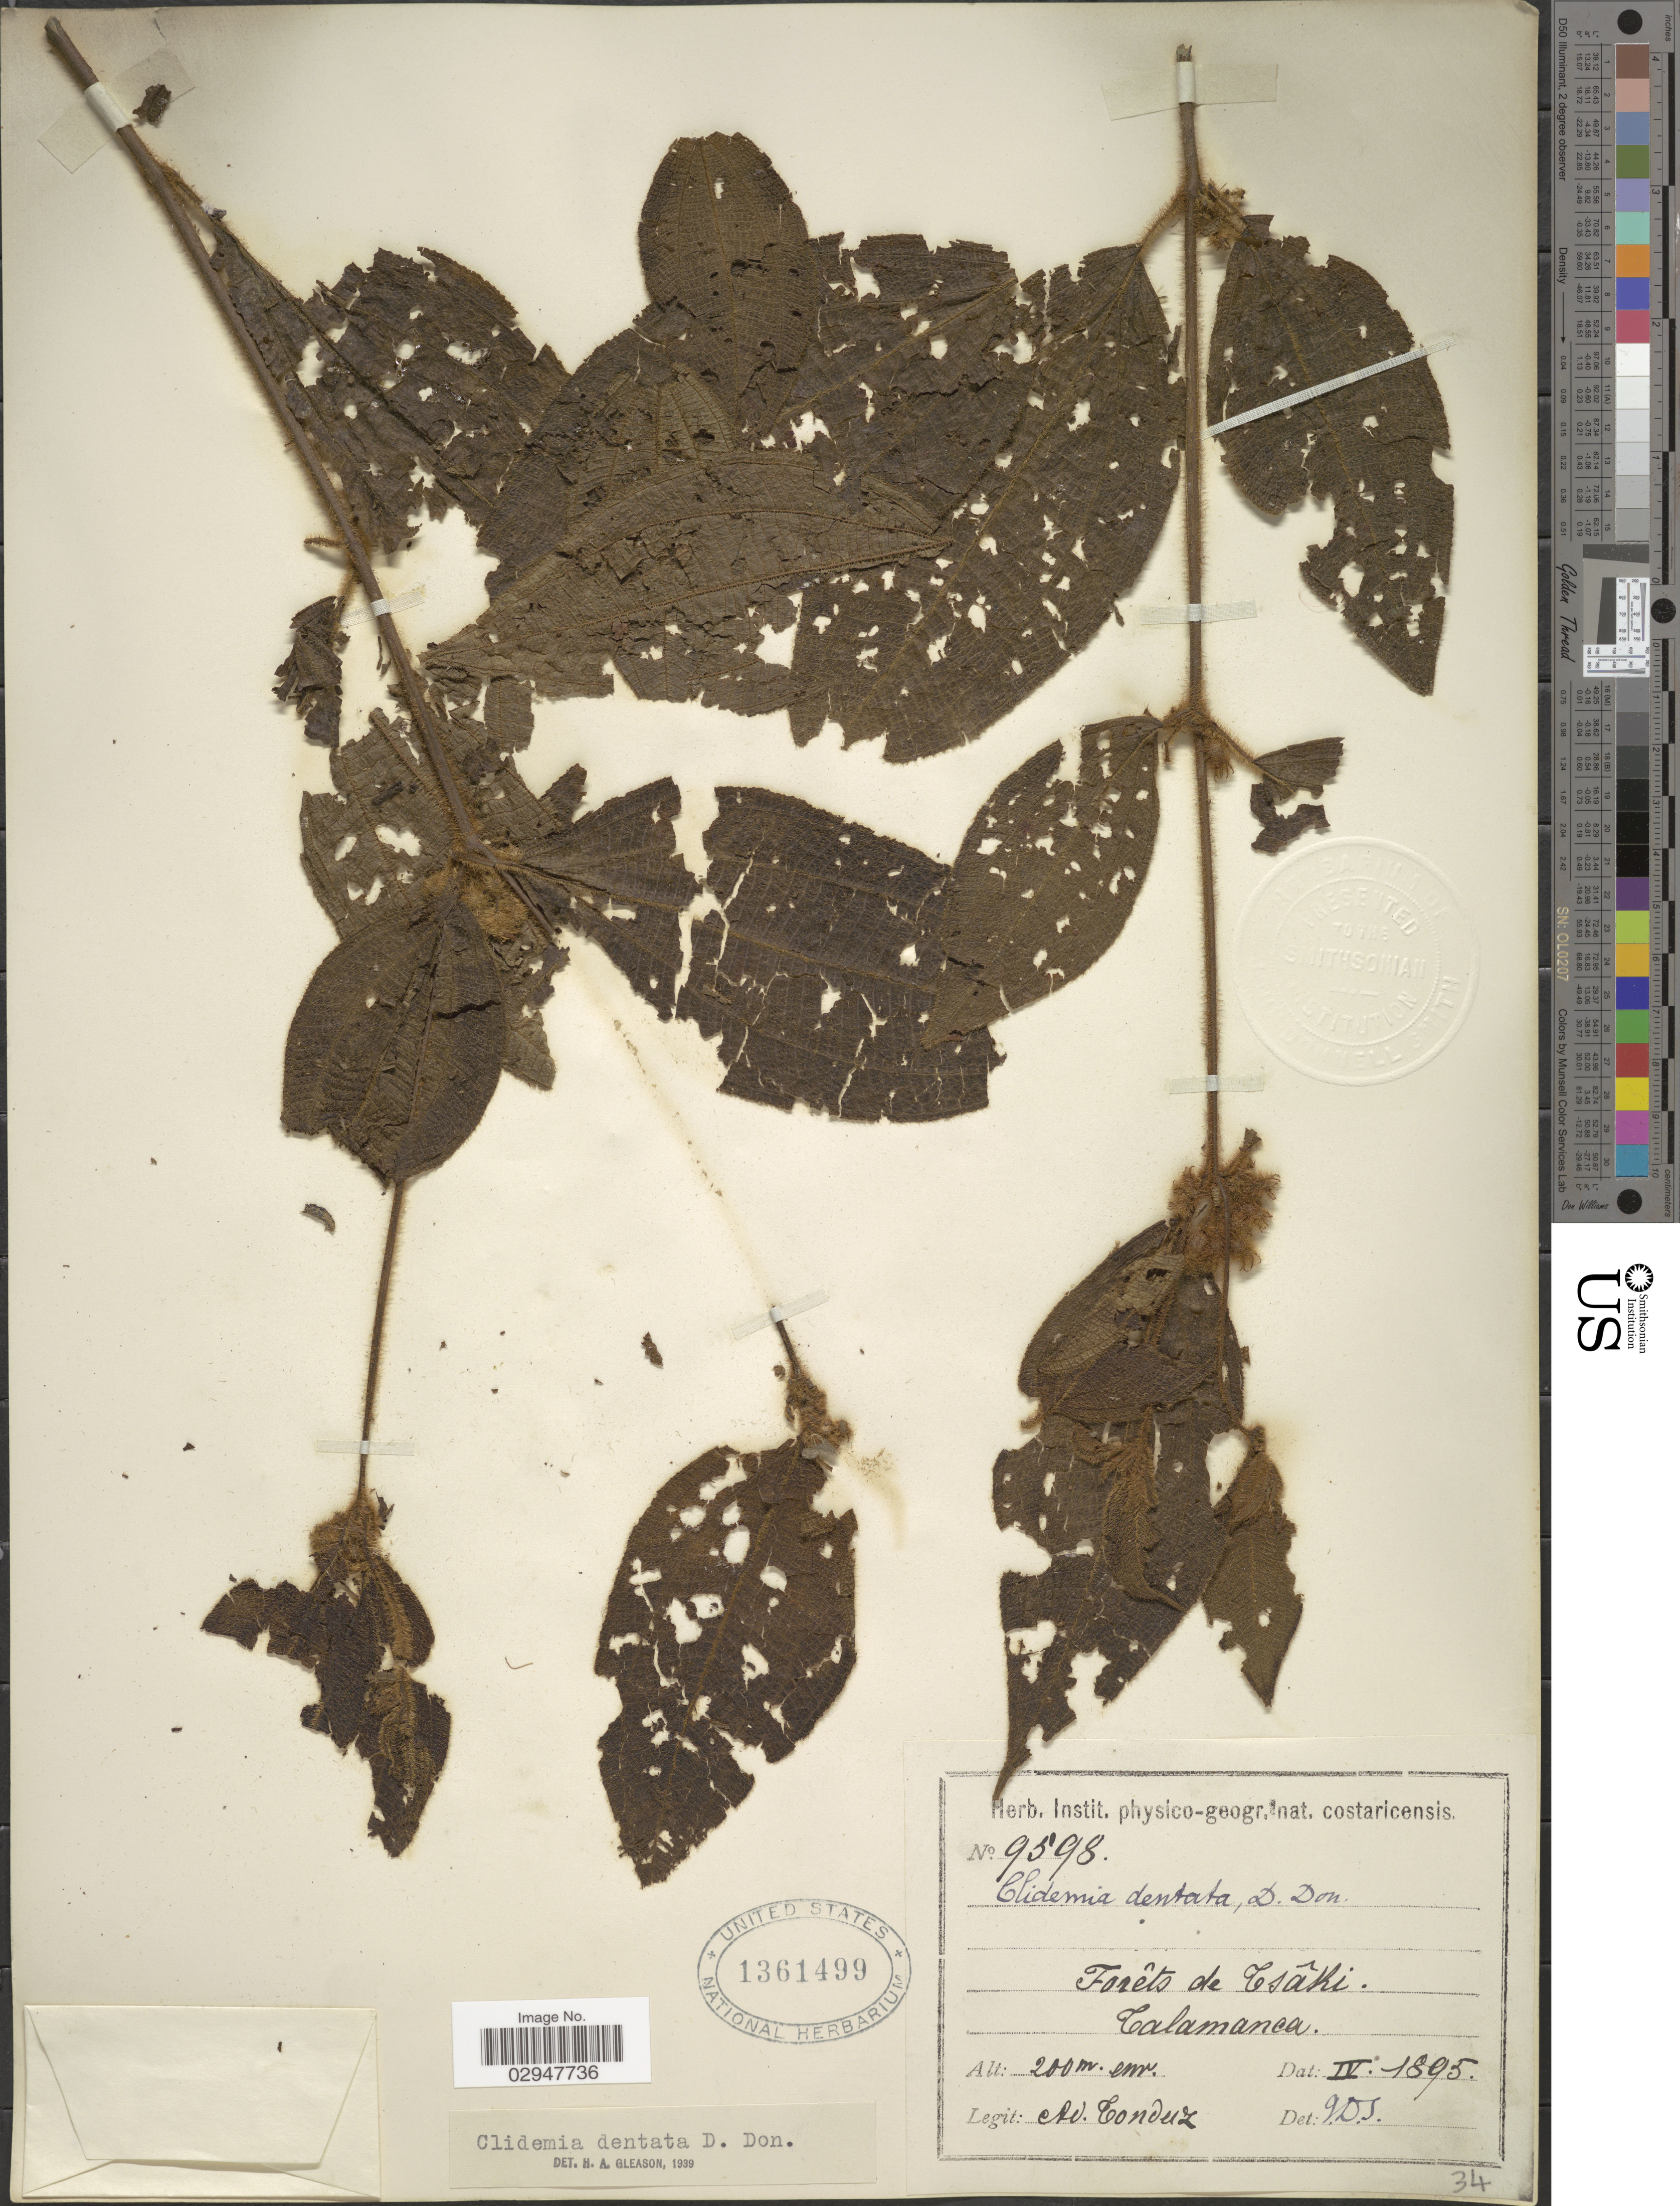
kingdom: Plantae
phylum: Tracheophyta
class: Magnoliopsida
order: Myrtales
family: Melastomataceae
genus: Clidemia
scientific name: Clidemia dentata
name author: D. Don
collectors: A. Tonduz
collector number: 9598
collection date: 1895-04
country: Costa Rica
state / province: Limón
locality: Forêts de Tsâki, Talamanca.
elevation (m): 200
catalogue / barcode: US 1361499